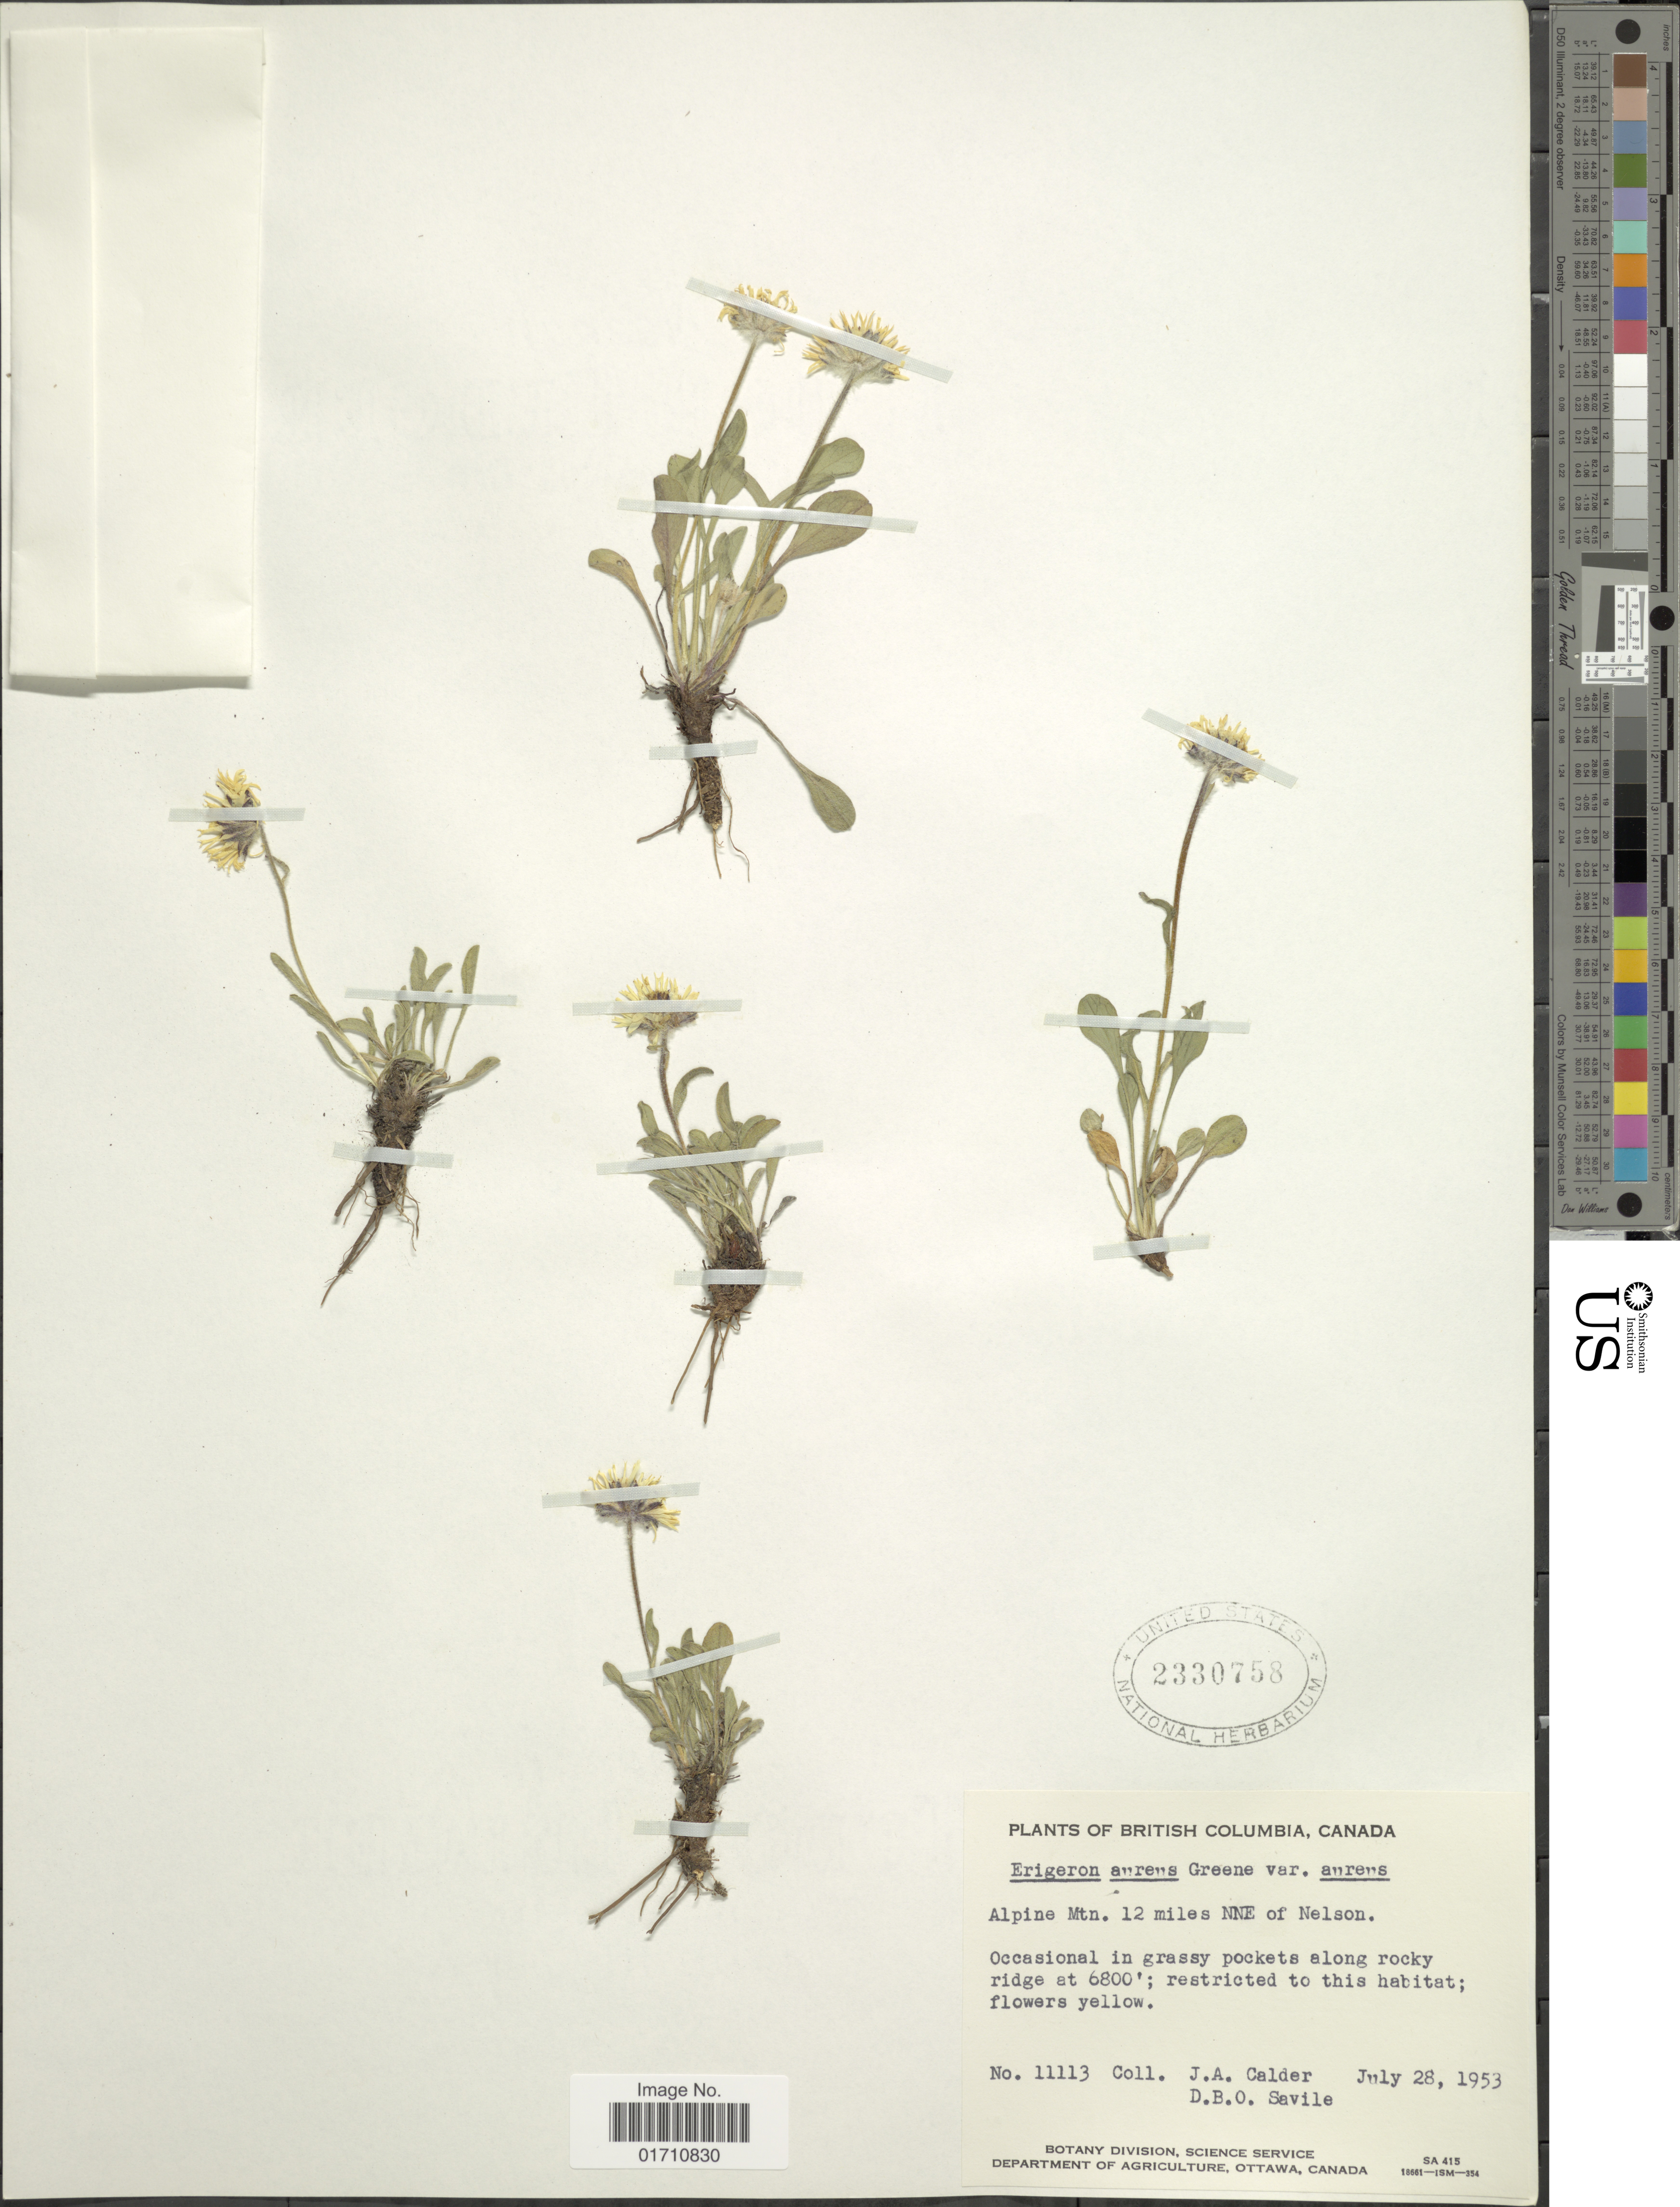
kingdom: Plantae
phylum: Tracheophyta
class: Magnoliopsida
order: Asterales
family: Asteraceae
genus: Erigeron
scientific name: Erigeron aureus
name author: Greene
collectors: J. A. Calder & D. Savile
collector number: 11113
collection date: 1953-07-28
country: Canada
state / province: British Columbia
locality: Alpine Mtn. 12 miles NNE of Nelson, Occasional in grassy pockest along rock ridge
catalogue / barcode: US 2330758